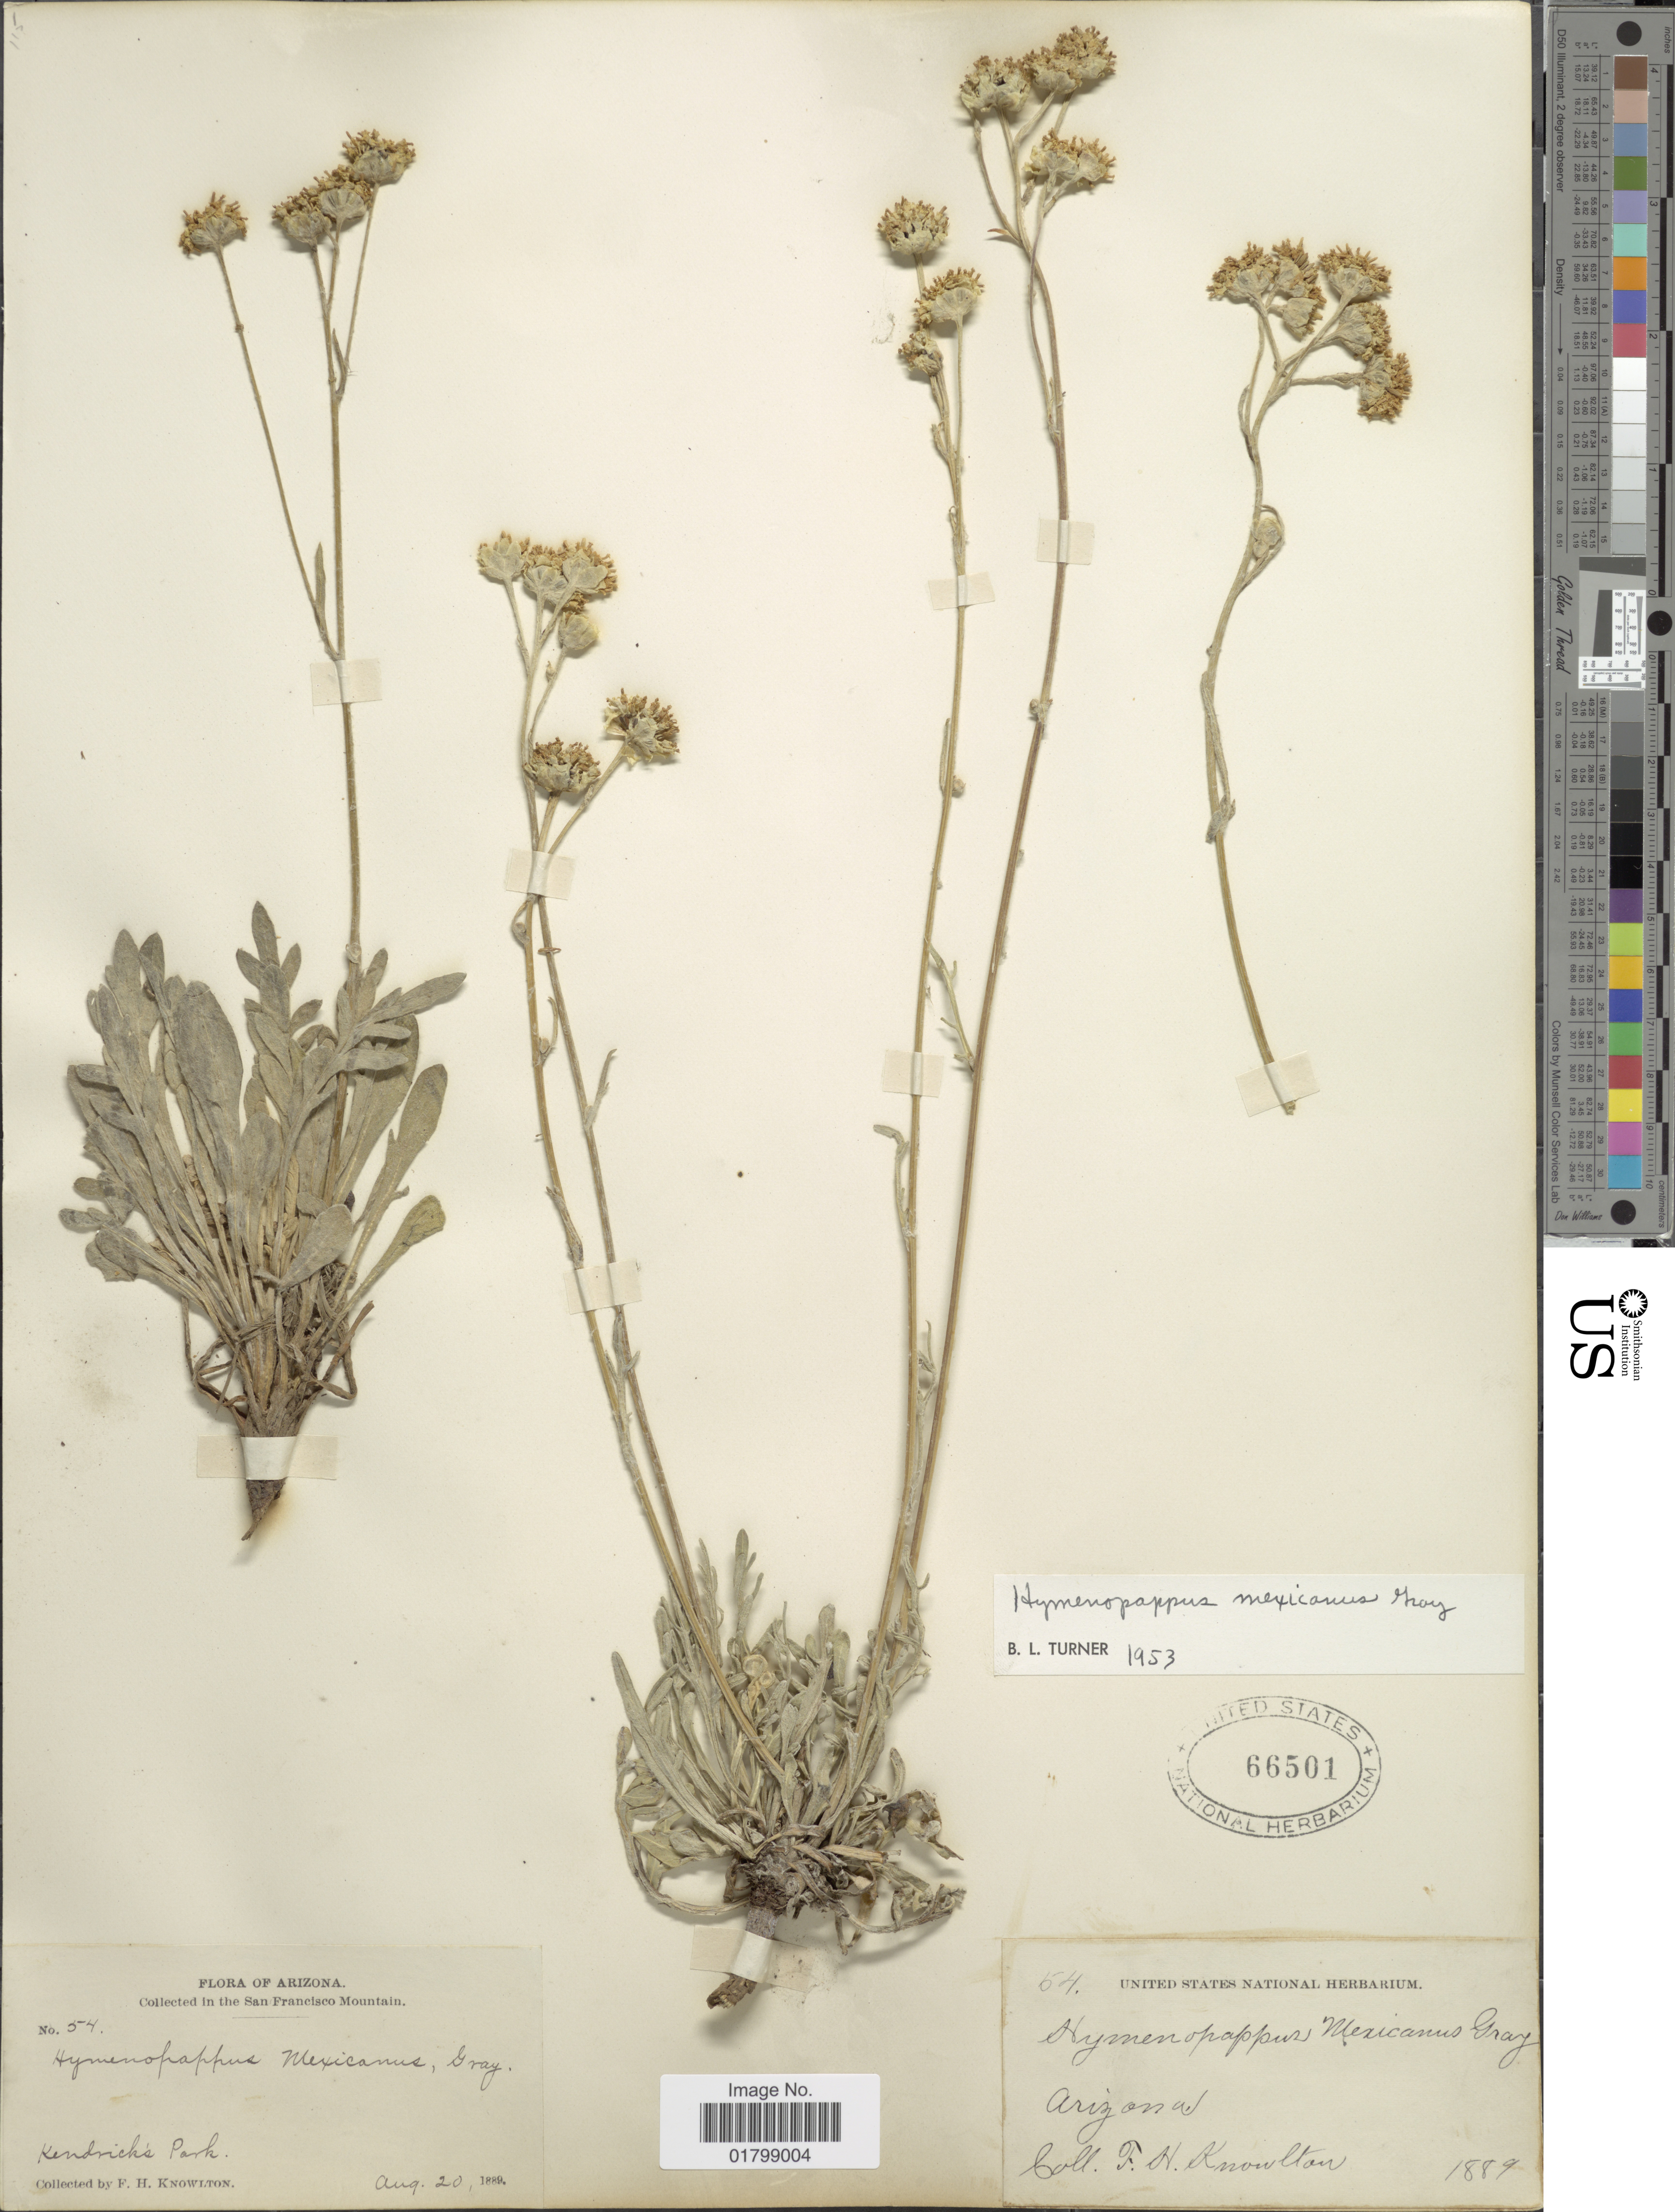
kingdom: Plantae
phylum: Tracheophyta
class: Magnoliopsida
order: Asterales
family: Asteraceae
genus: Hymenopappus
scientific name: Hymenopappus mexicanus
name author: A. Gray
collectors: F. H. Knowlton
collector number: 54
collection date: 1889-08-20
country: United States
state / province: Arizona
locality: San Francisco Mountain, Kendricks Park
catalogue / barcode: US 66501